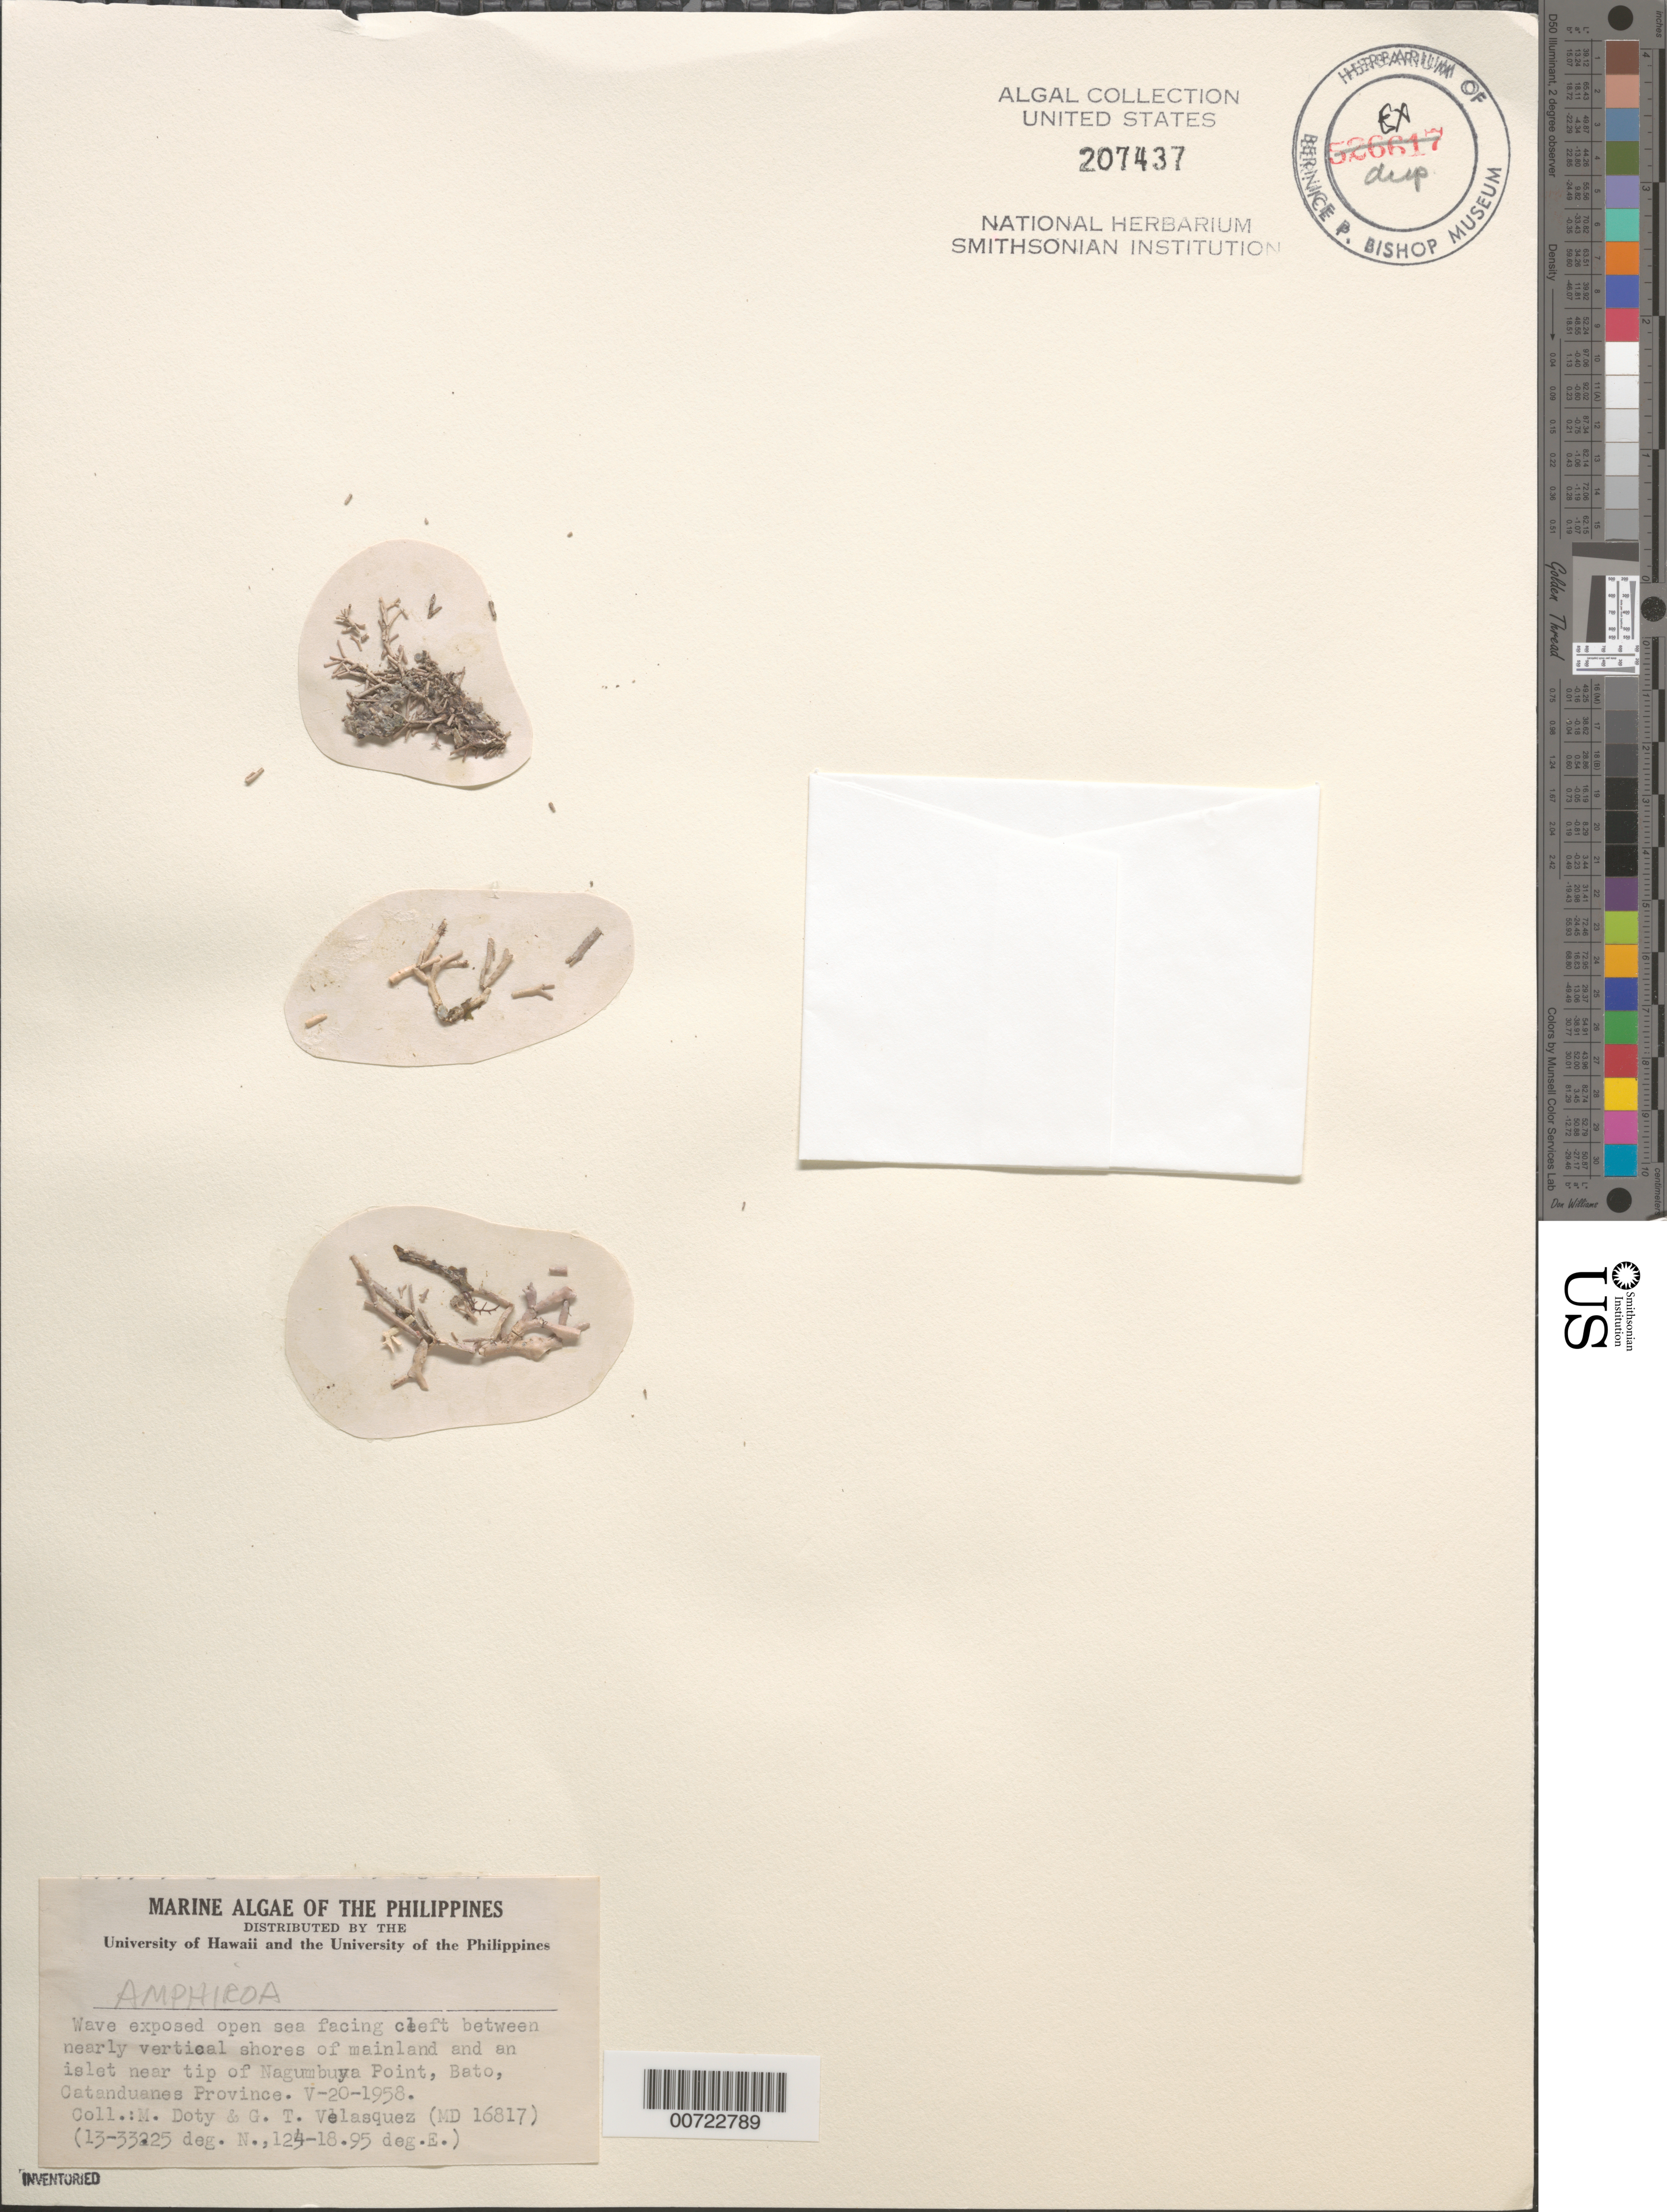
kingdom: Plantae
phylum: Rhodophyta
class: Florideophyceae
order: Corallinales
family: Lithophyllaceae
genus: Amphiroa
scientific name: Amphiroa sp.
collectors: M. S. Doty & G. Velasquez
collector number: MSD 16817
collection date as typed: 20 May 1958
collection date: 1958-05-20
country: Philippines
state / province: Bicol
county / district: Catanduanes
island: Catanduanes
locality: Bato, near tip of Nagumbuaya Point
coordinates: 13-33.25 deg. N., 124-18.95 deg. E.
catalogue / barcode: US 207437